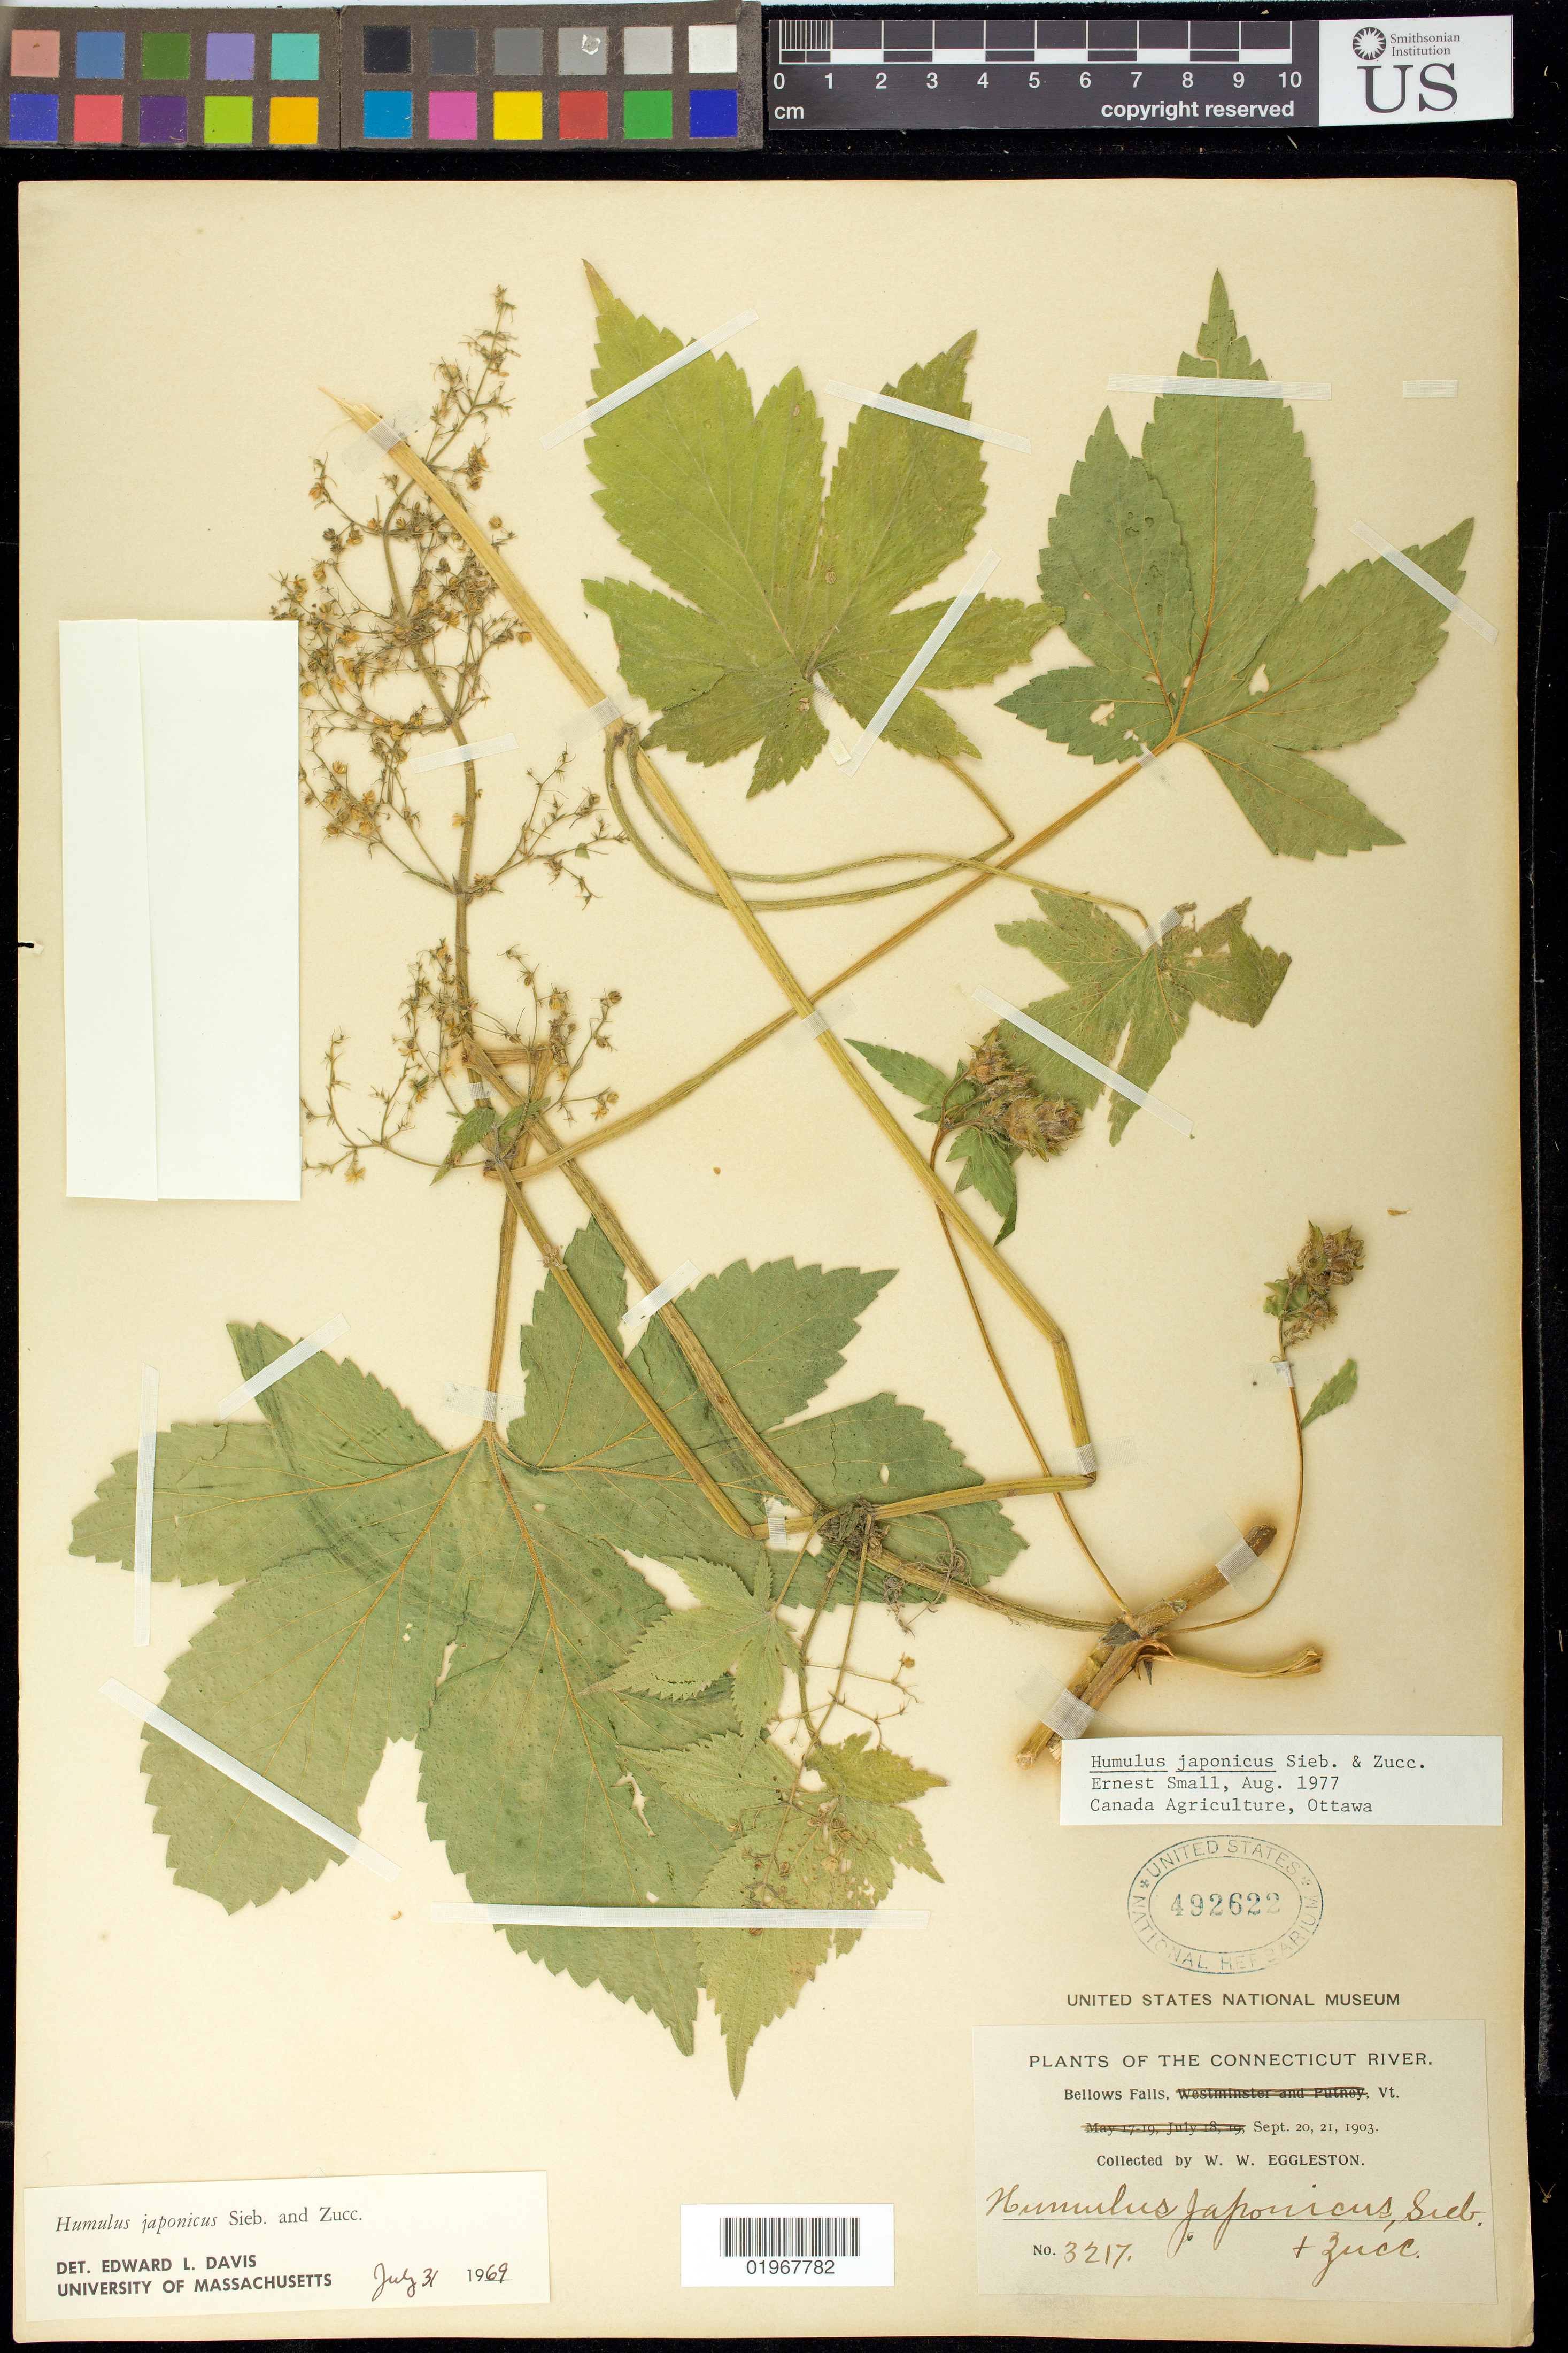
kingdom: Plantae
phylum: Tracheophyta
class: Magnoliopsida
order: Rosales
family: Cannabaceae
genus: Humulus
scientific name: Humulus japonicus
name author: Siebold & Zucc.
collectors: W. W. Eggleston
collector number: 3217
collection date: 1903-09-20/1903-09-21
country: United States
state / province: Vermont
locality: Bellows Falls.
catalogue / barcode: US 492622